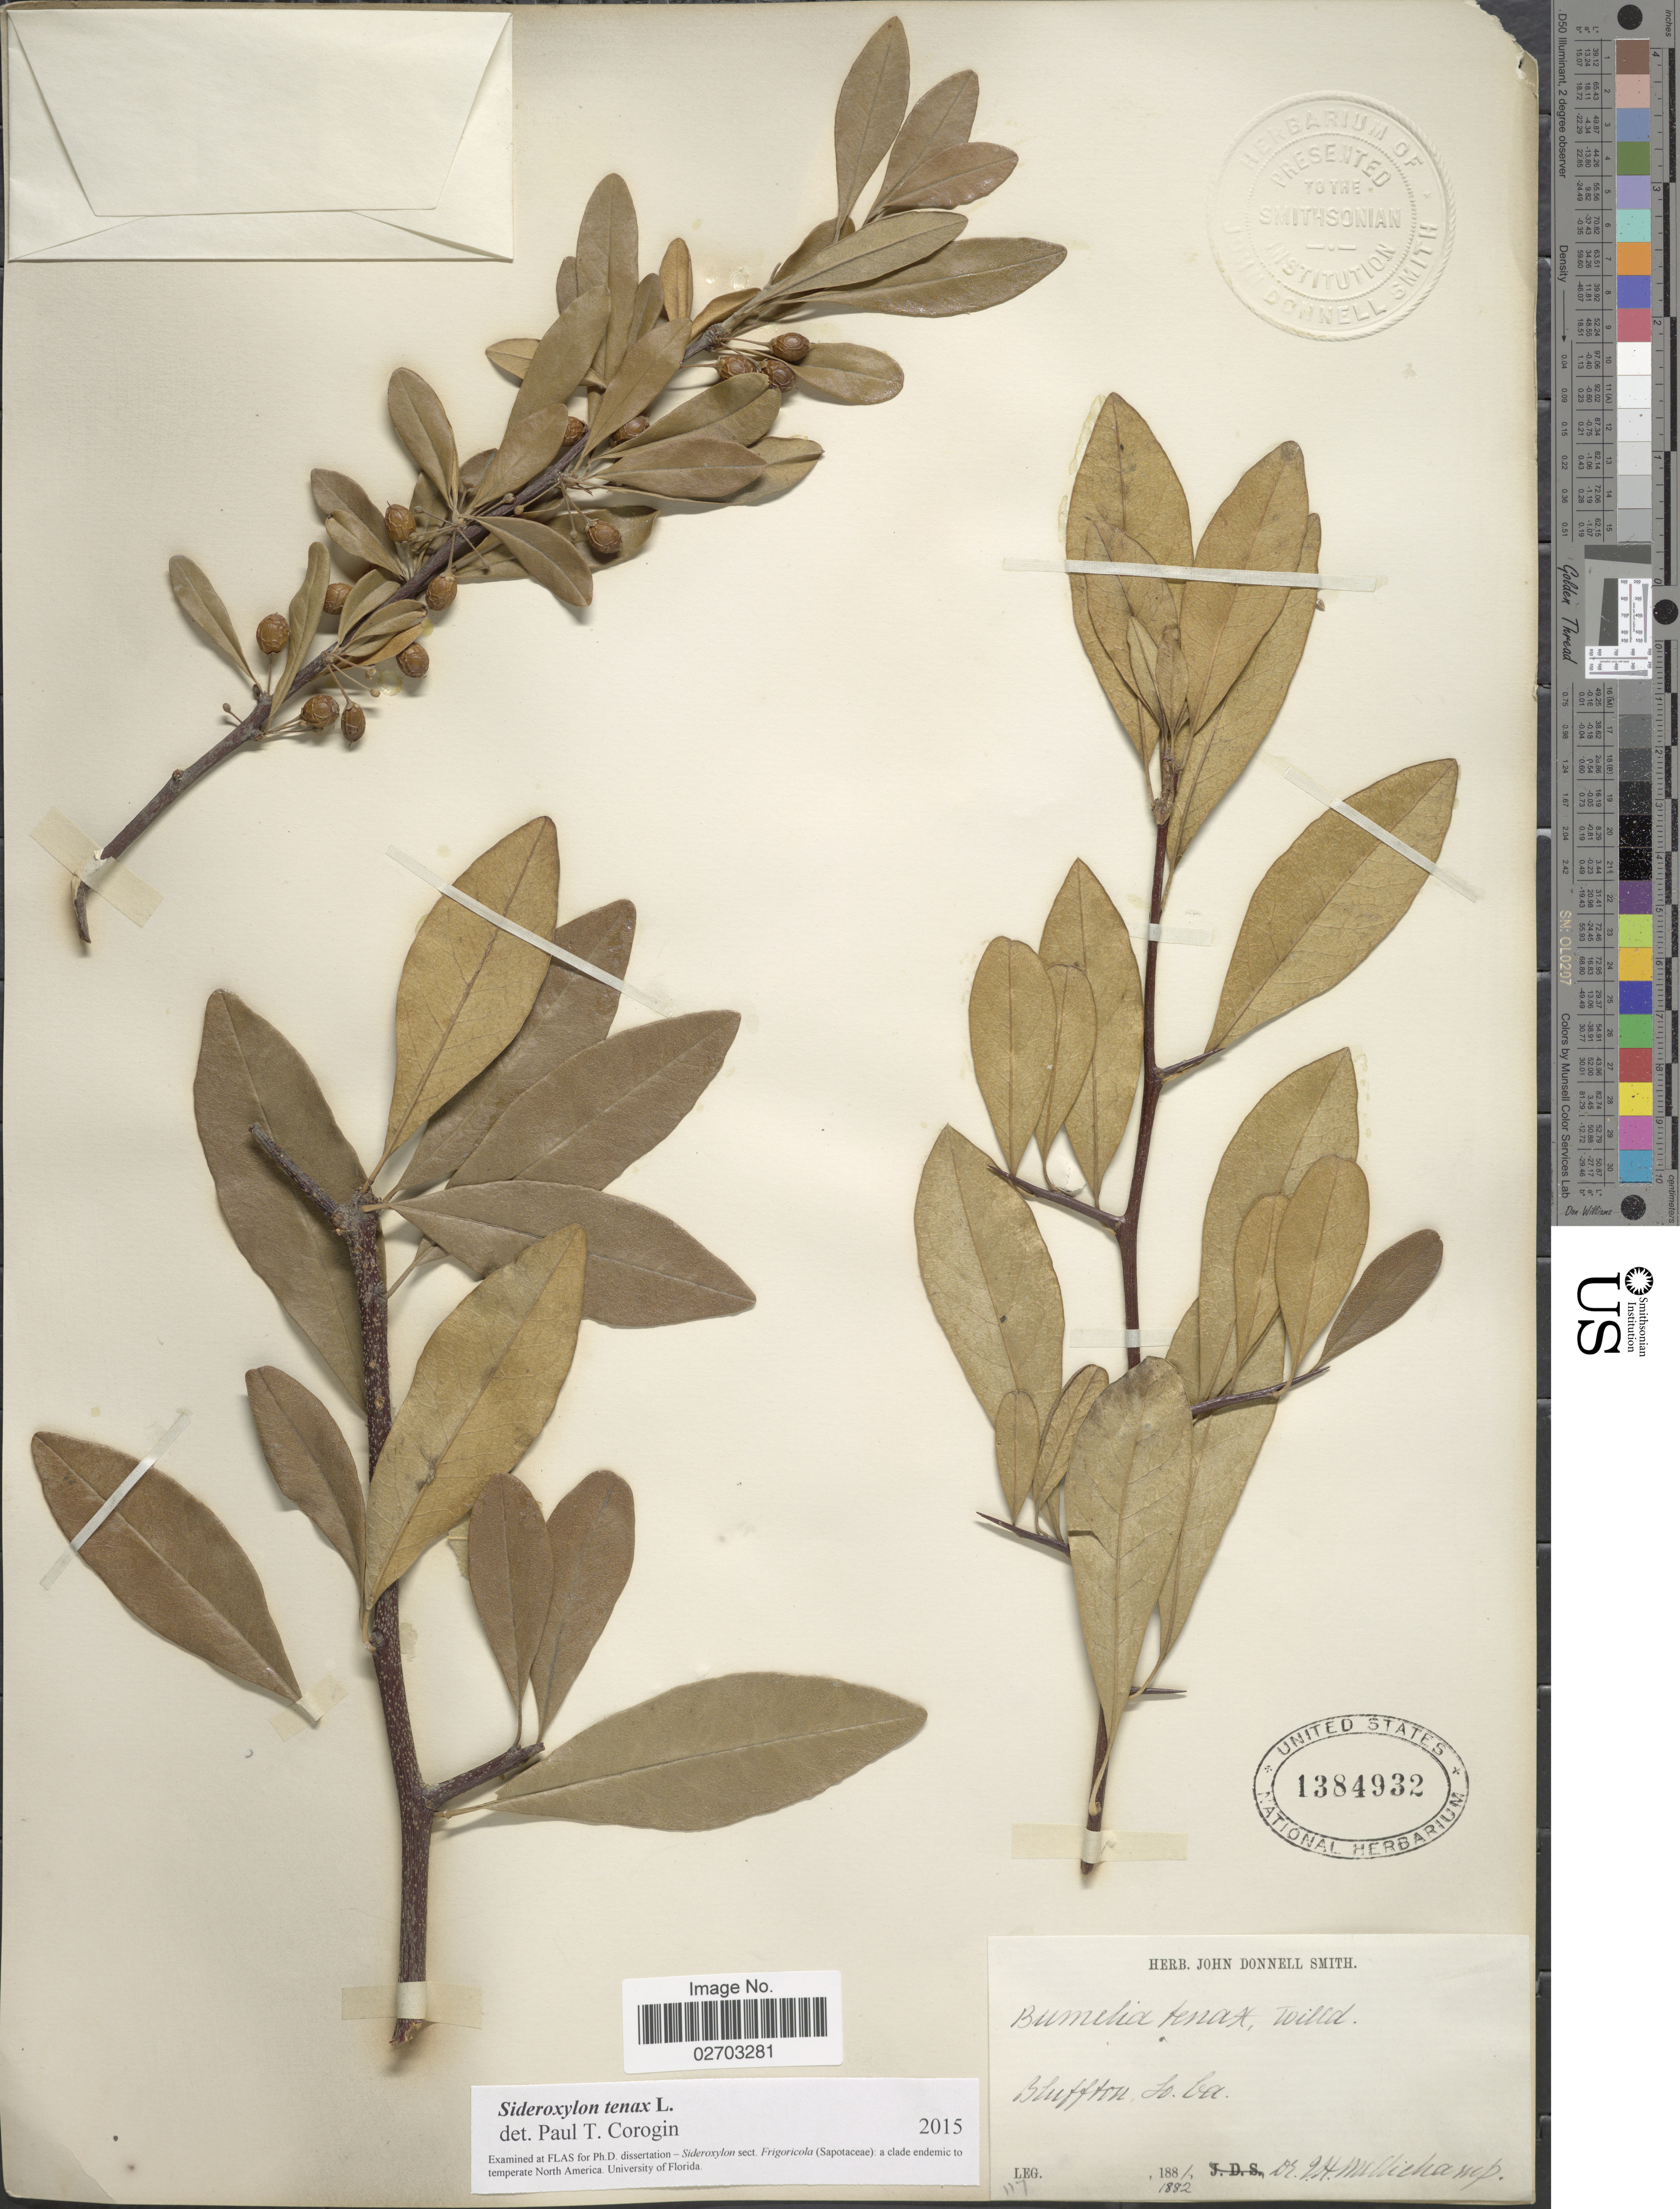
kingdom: Plantae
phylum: Tracheophyta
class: Magnoliopsida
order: Ericales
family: Sapotaceae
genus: Sideroxylon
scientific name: Sideroxylon tenax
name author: L.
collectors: J. H. Mellichamp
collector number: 117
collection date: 1881/1882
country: United States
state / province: South Carolina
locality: Bluffton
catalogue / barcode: US 1384932